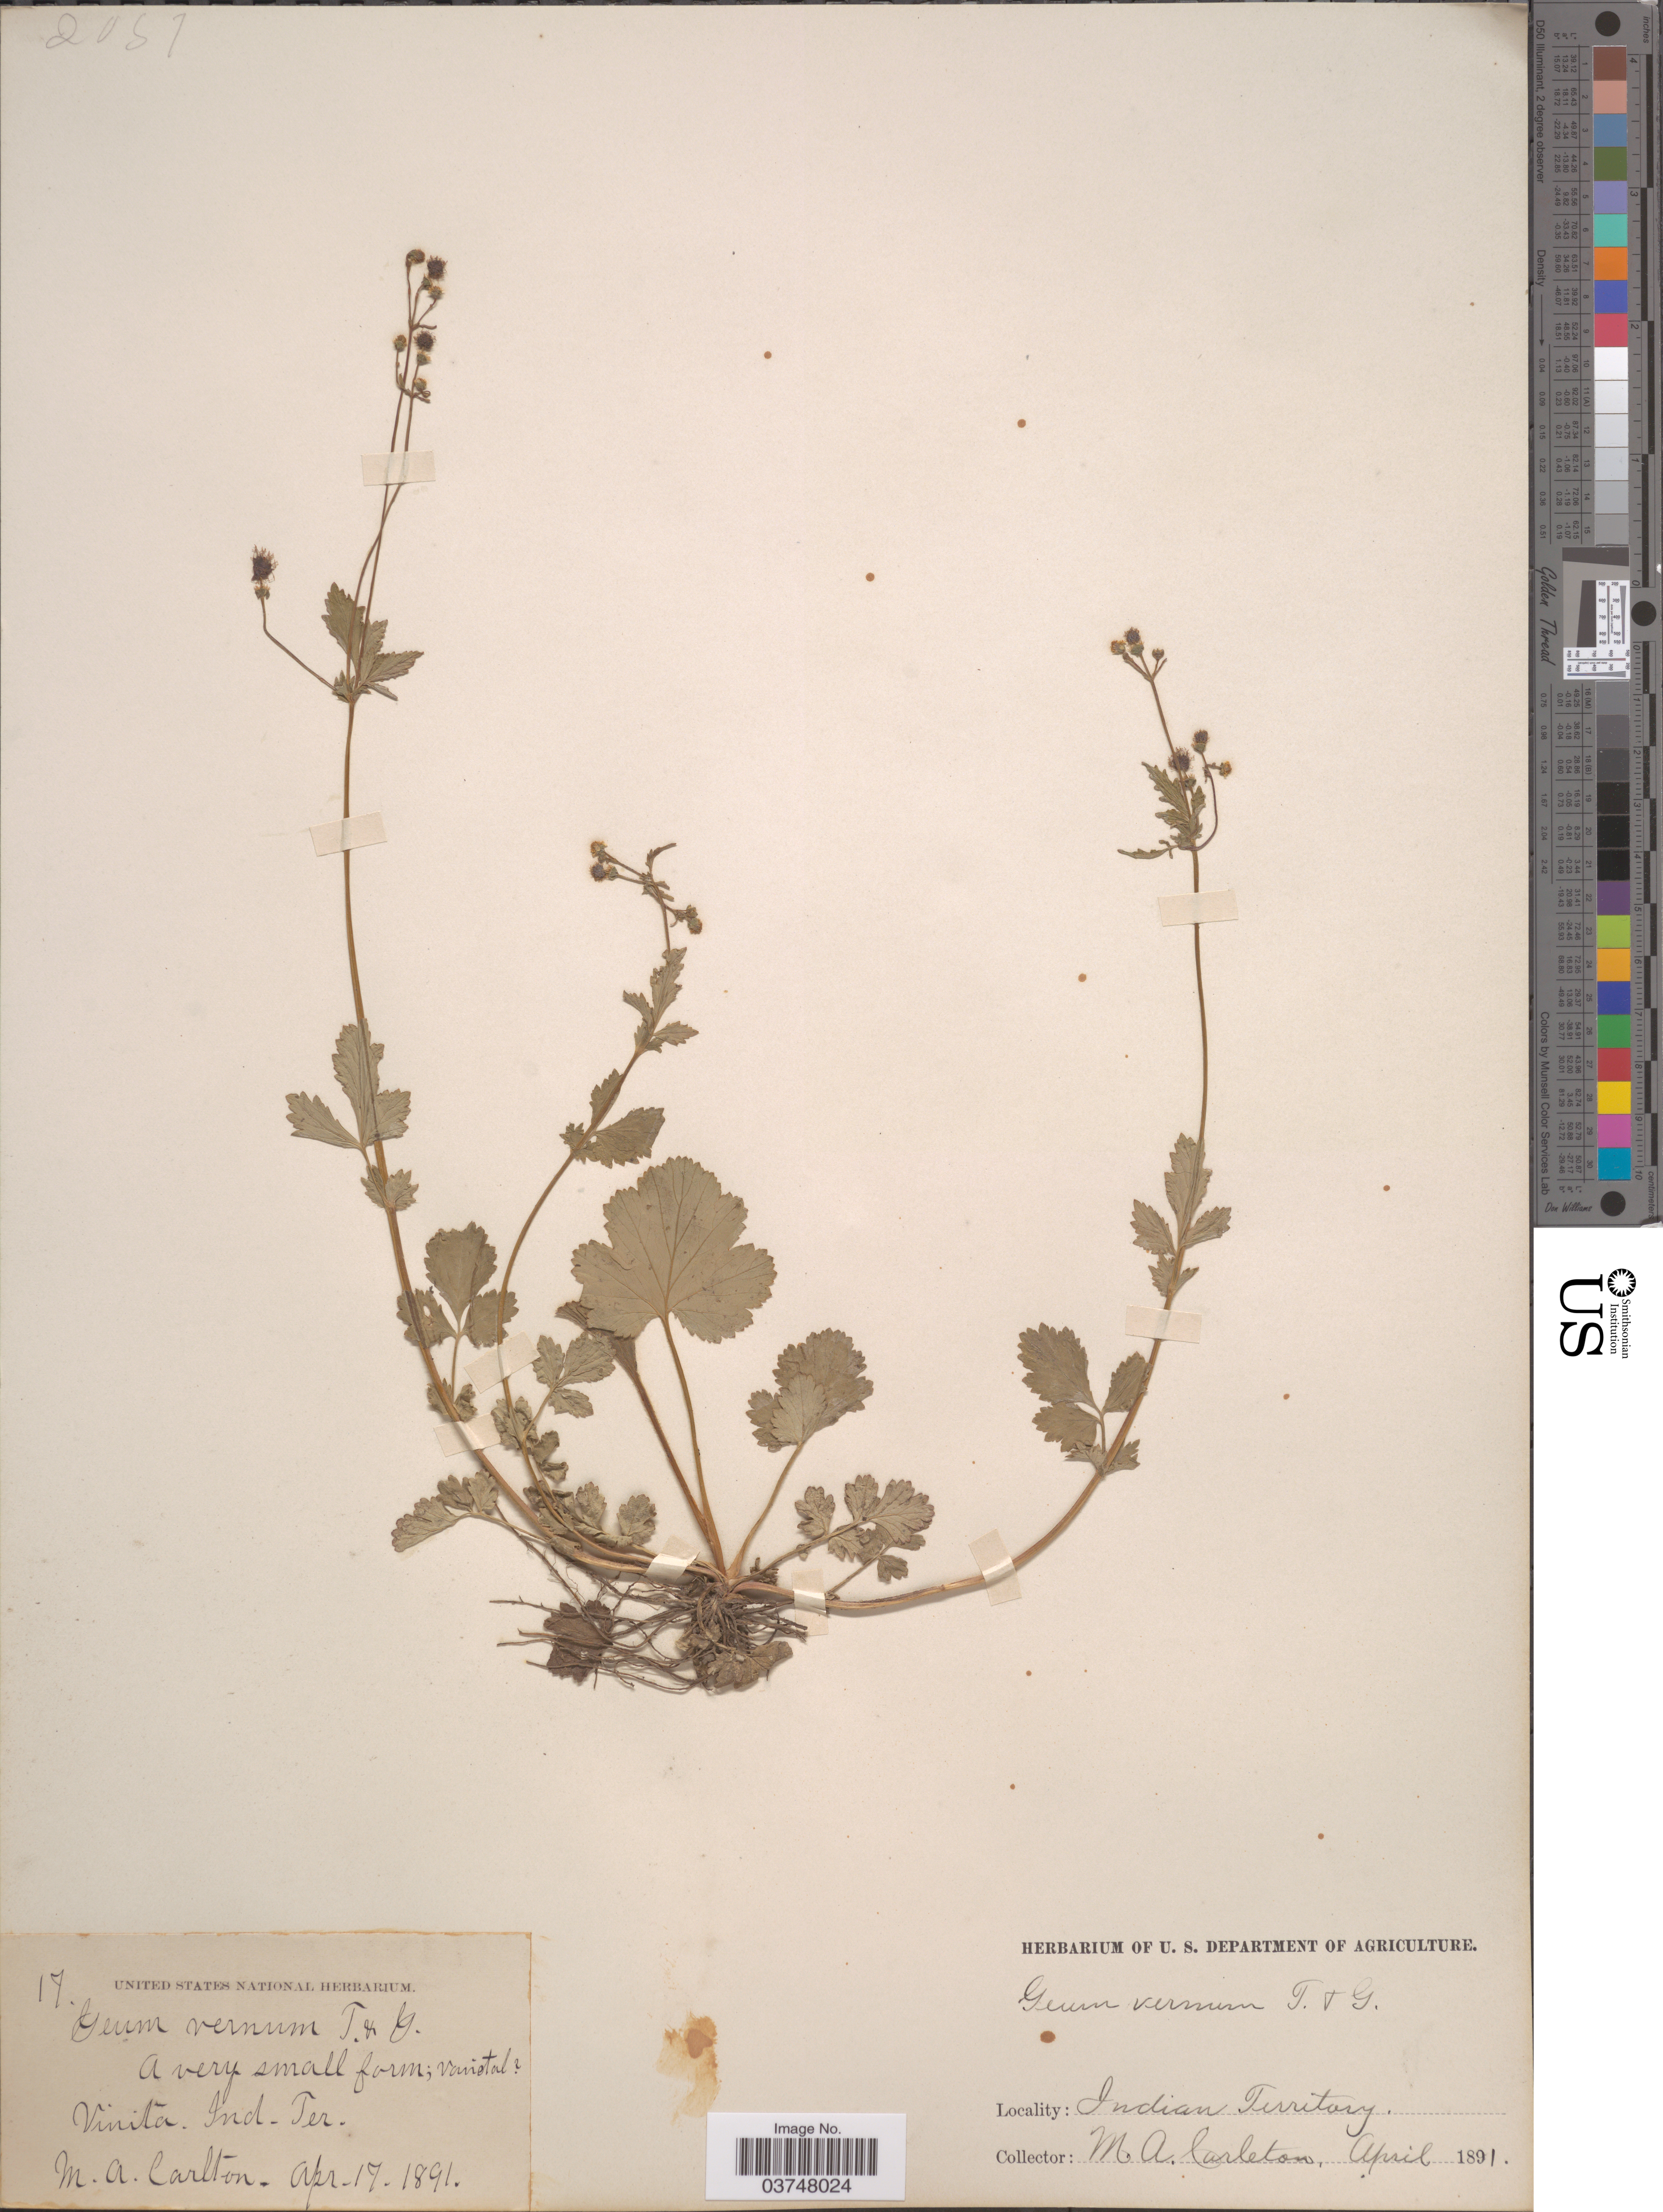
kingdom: Plantae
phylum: Tracheophyta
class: Magnoliopsida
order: Rosales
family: Rosaceae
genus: Geum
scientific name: Geum vernum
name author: (Raf.) Torr. & A. Gray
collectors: M. Carlton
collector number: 17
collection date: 1891-04-17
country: United States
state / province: Oklahoma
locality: Vinita. Indian Territory.